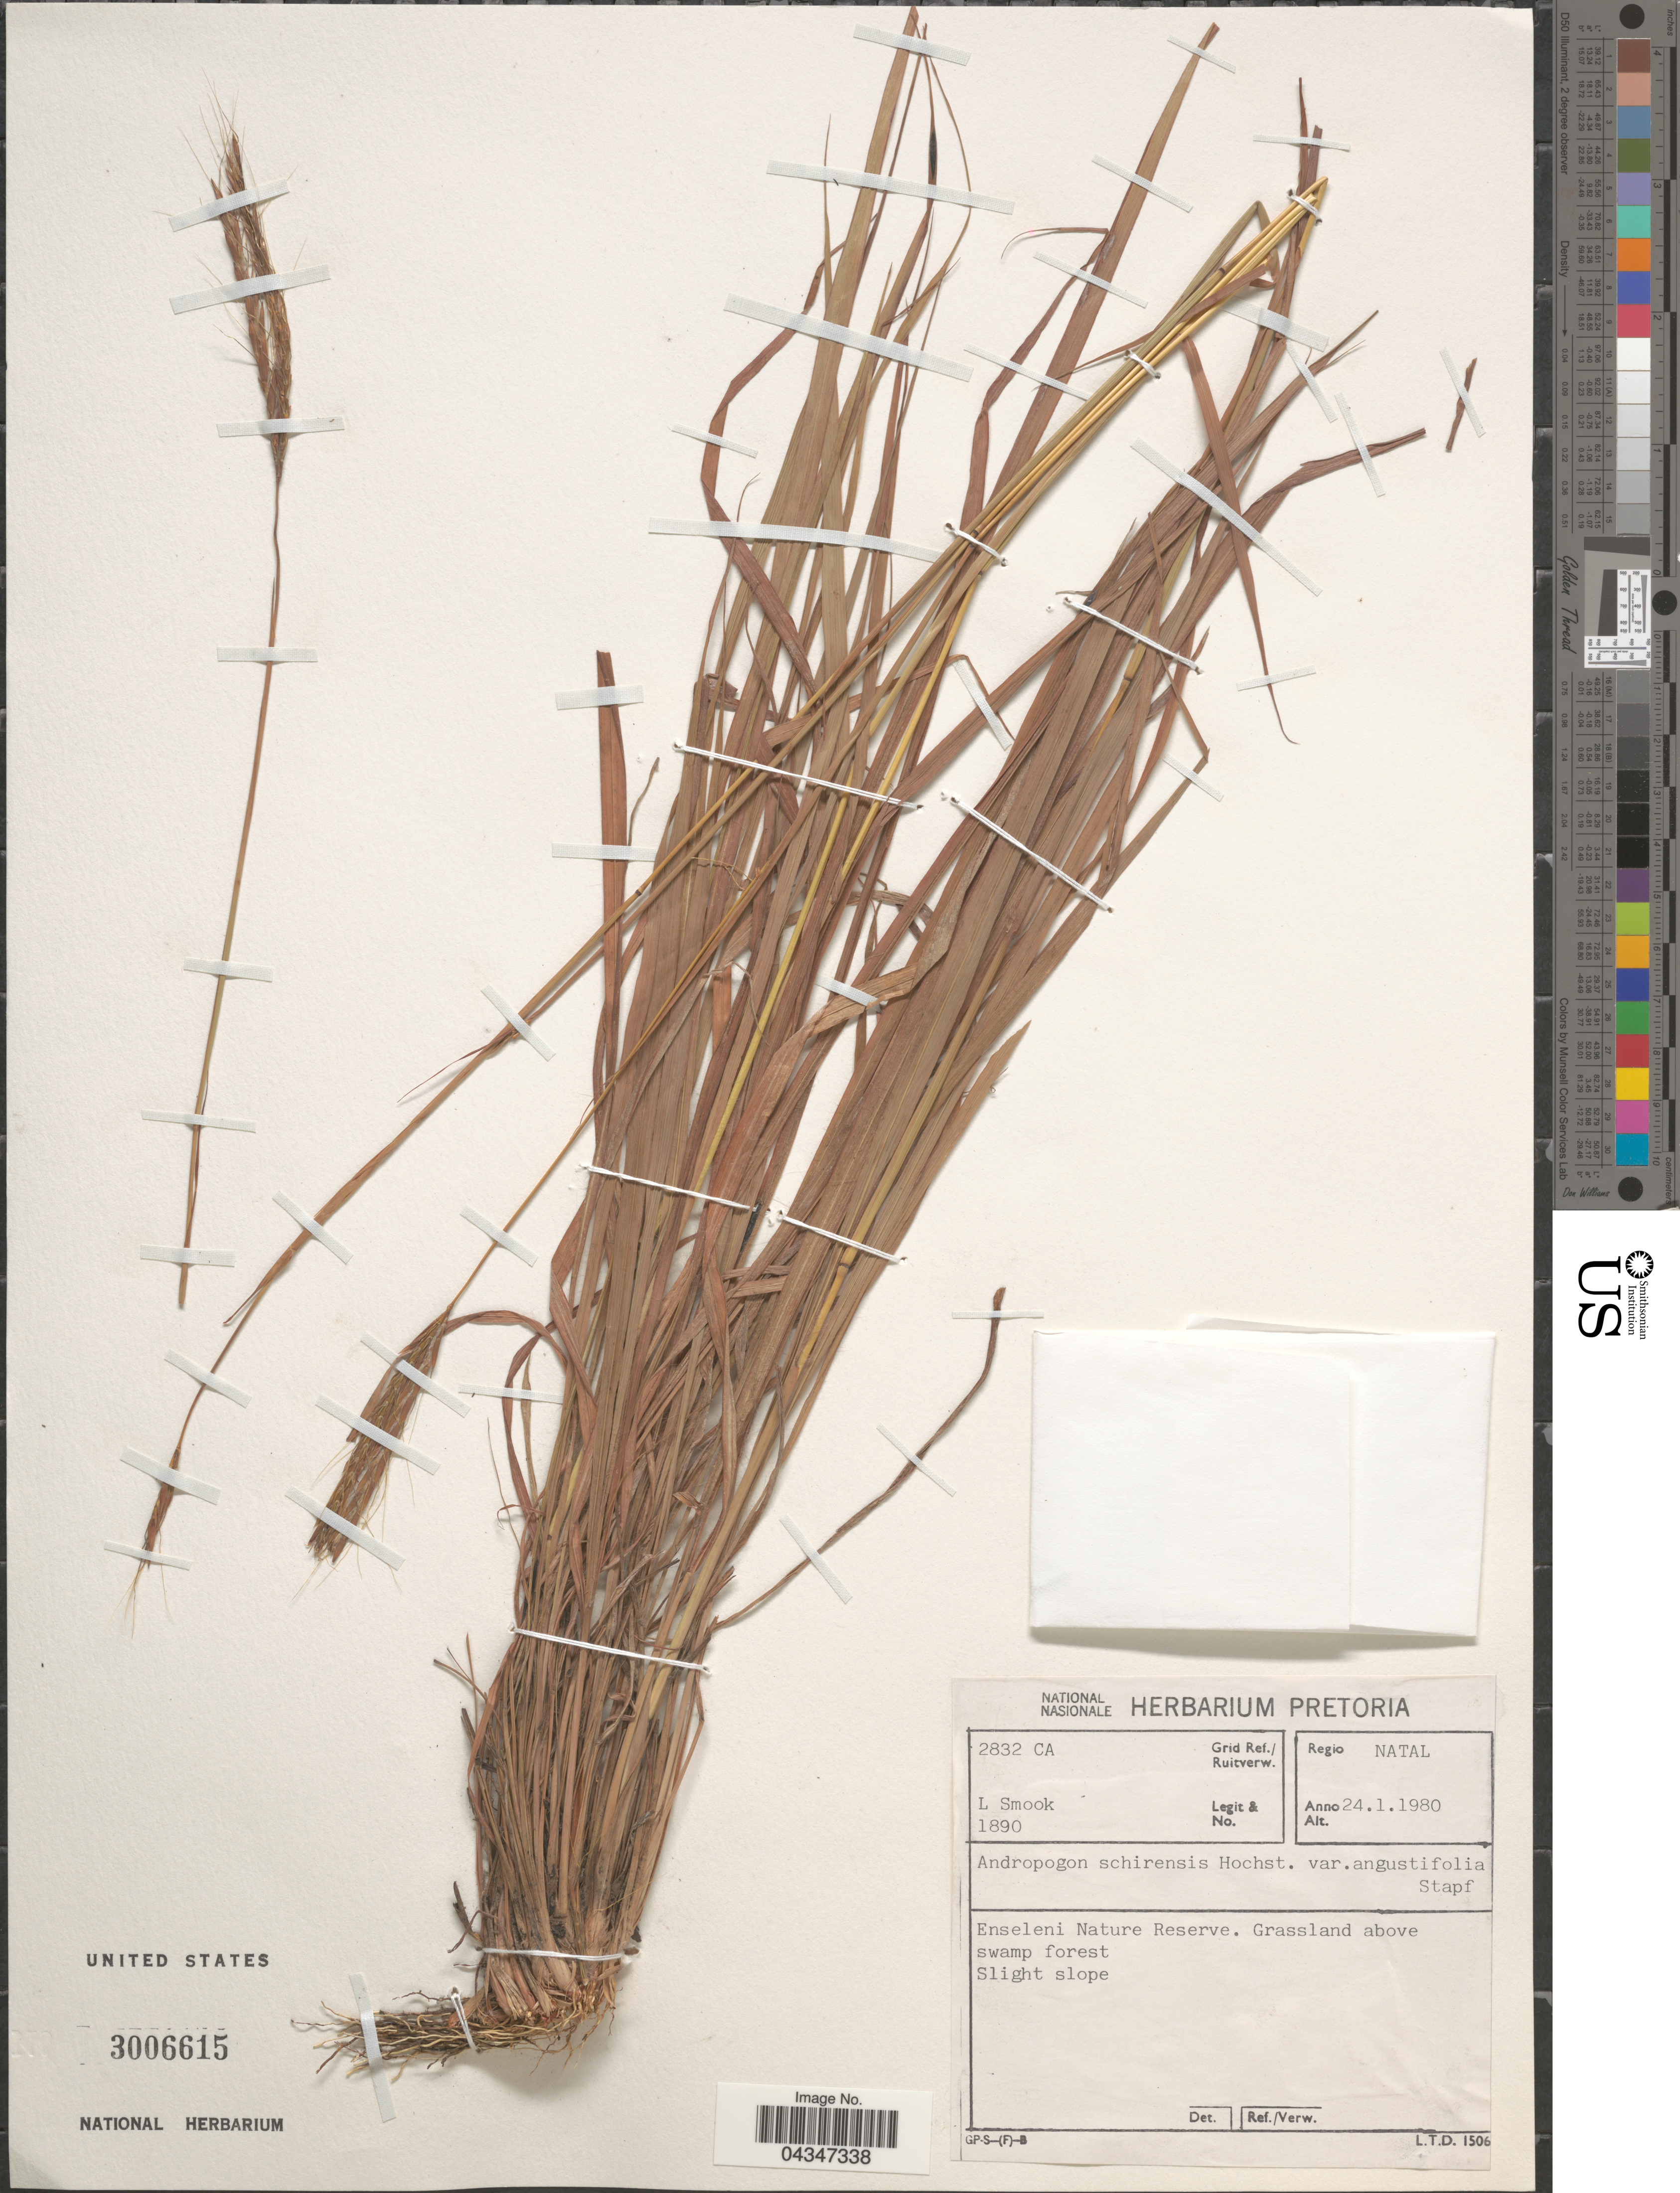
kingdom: Plantae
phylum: Tracheophyta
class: Liliopsida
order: Poales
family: Poaceae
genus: Andropogon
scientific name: Andropogon schirensis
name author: Hochst. ex A. Rich.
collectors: L. Smook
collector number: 1890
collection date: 1980-01-24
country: South Africa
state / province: KwaZulu-Natal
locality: Grid Ref./ Ruitverw. 2832 CA. Regio Natal. Enseleni Nature Reserve.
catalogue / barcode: US 3006615